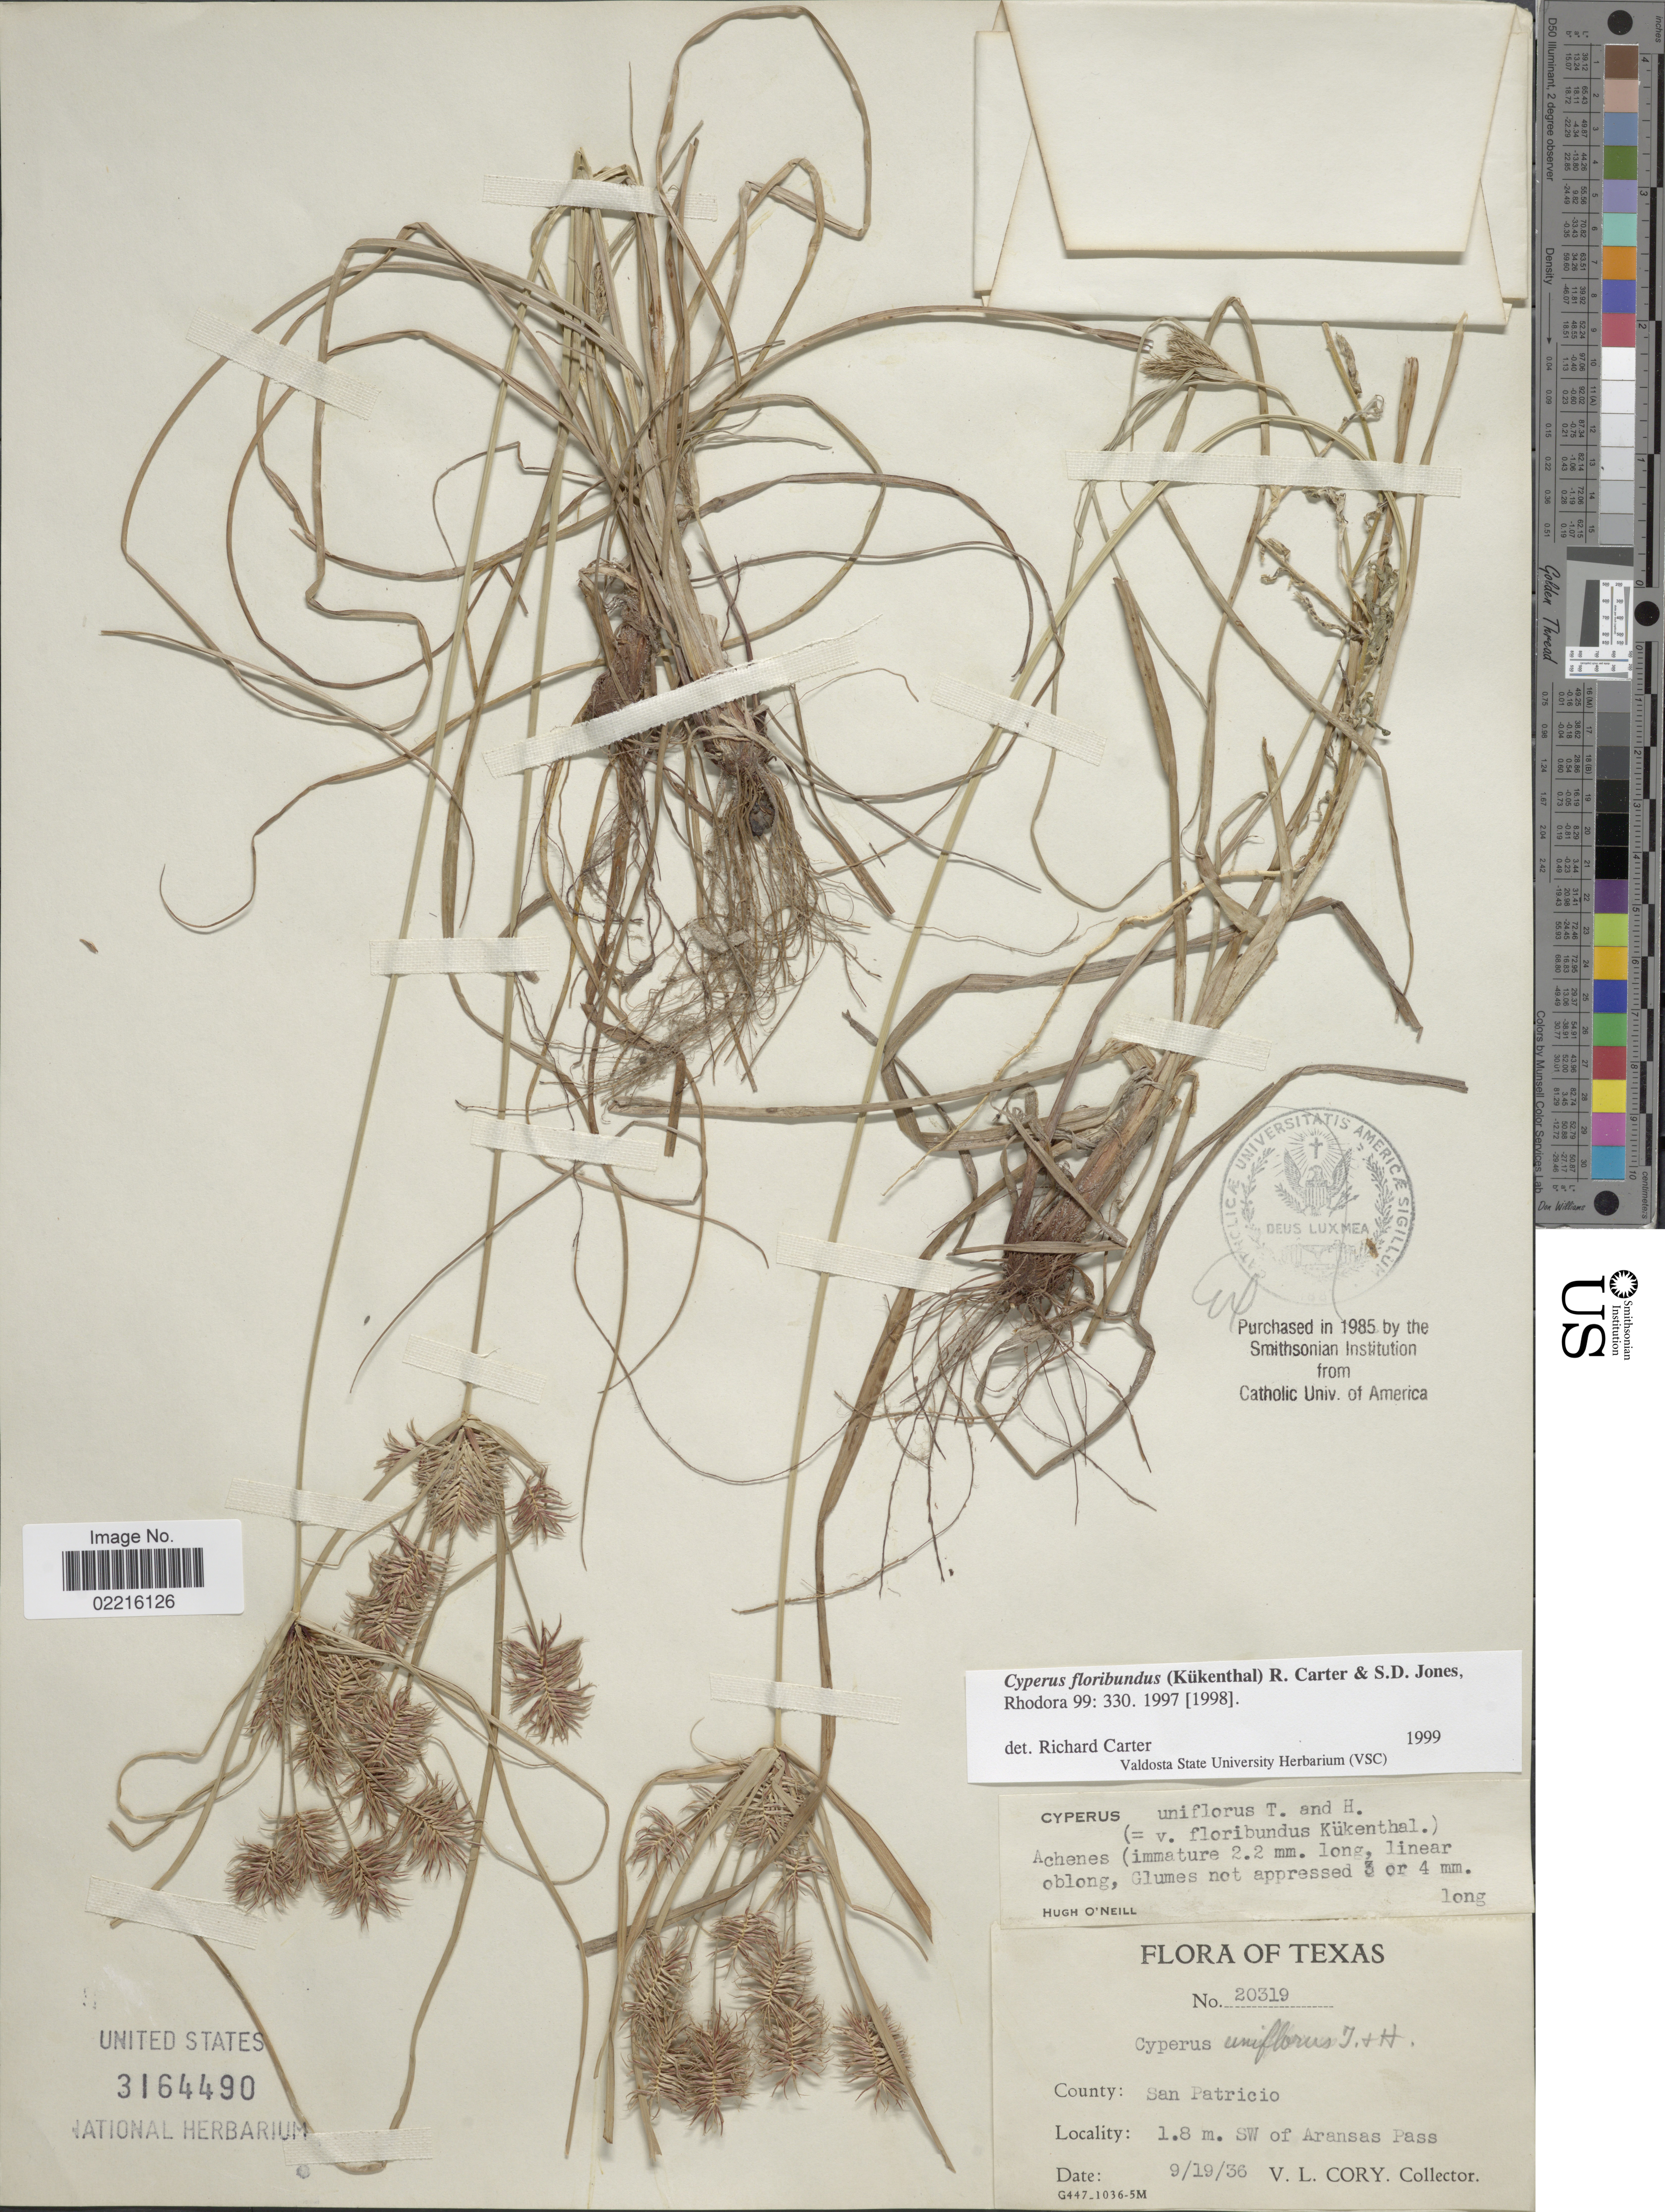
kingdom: Plantae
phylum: Tracheophyta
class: Liliopsida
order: Poales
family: Cyperaceae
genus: Cyperus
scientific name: Cyperus floribundus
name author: (Kük.) R. Carter & S.D. Jones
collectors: V. Cory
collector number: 20319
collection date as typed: Transcribed d/m/y: 19/9/36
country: United States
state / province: Texas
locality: County: San Patricio, 1.8 m SW of Aransas Pass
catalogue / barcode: US 3164490